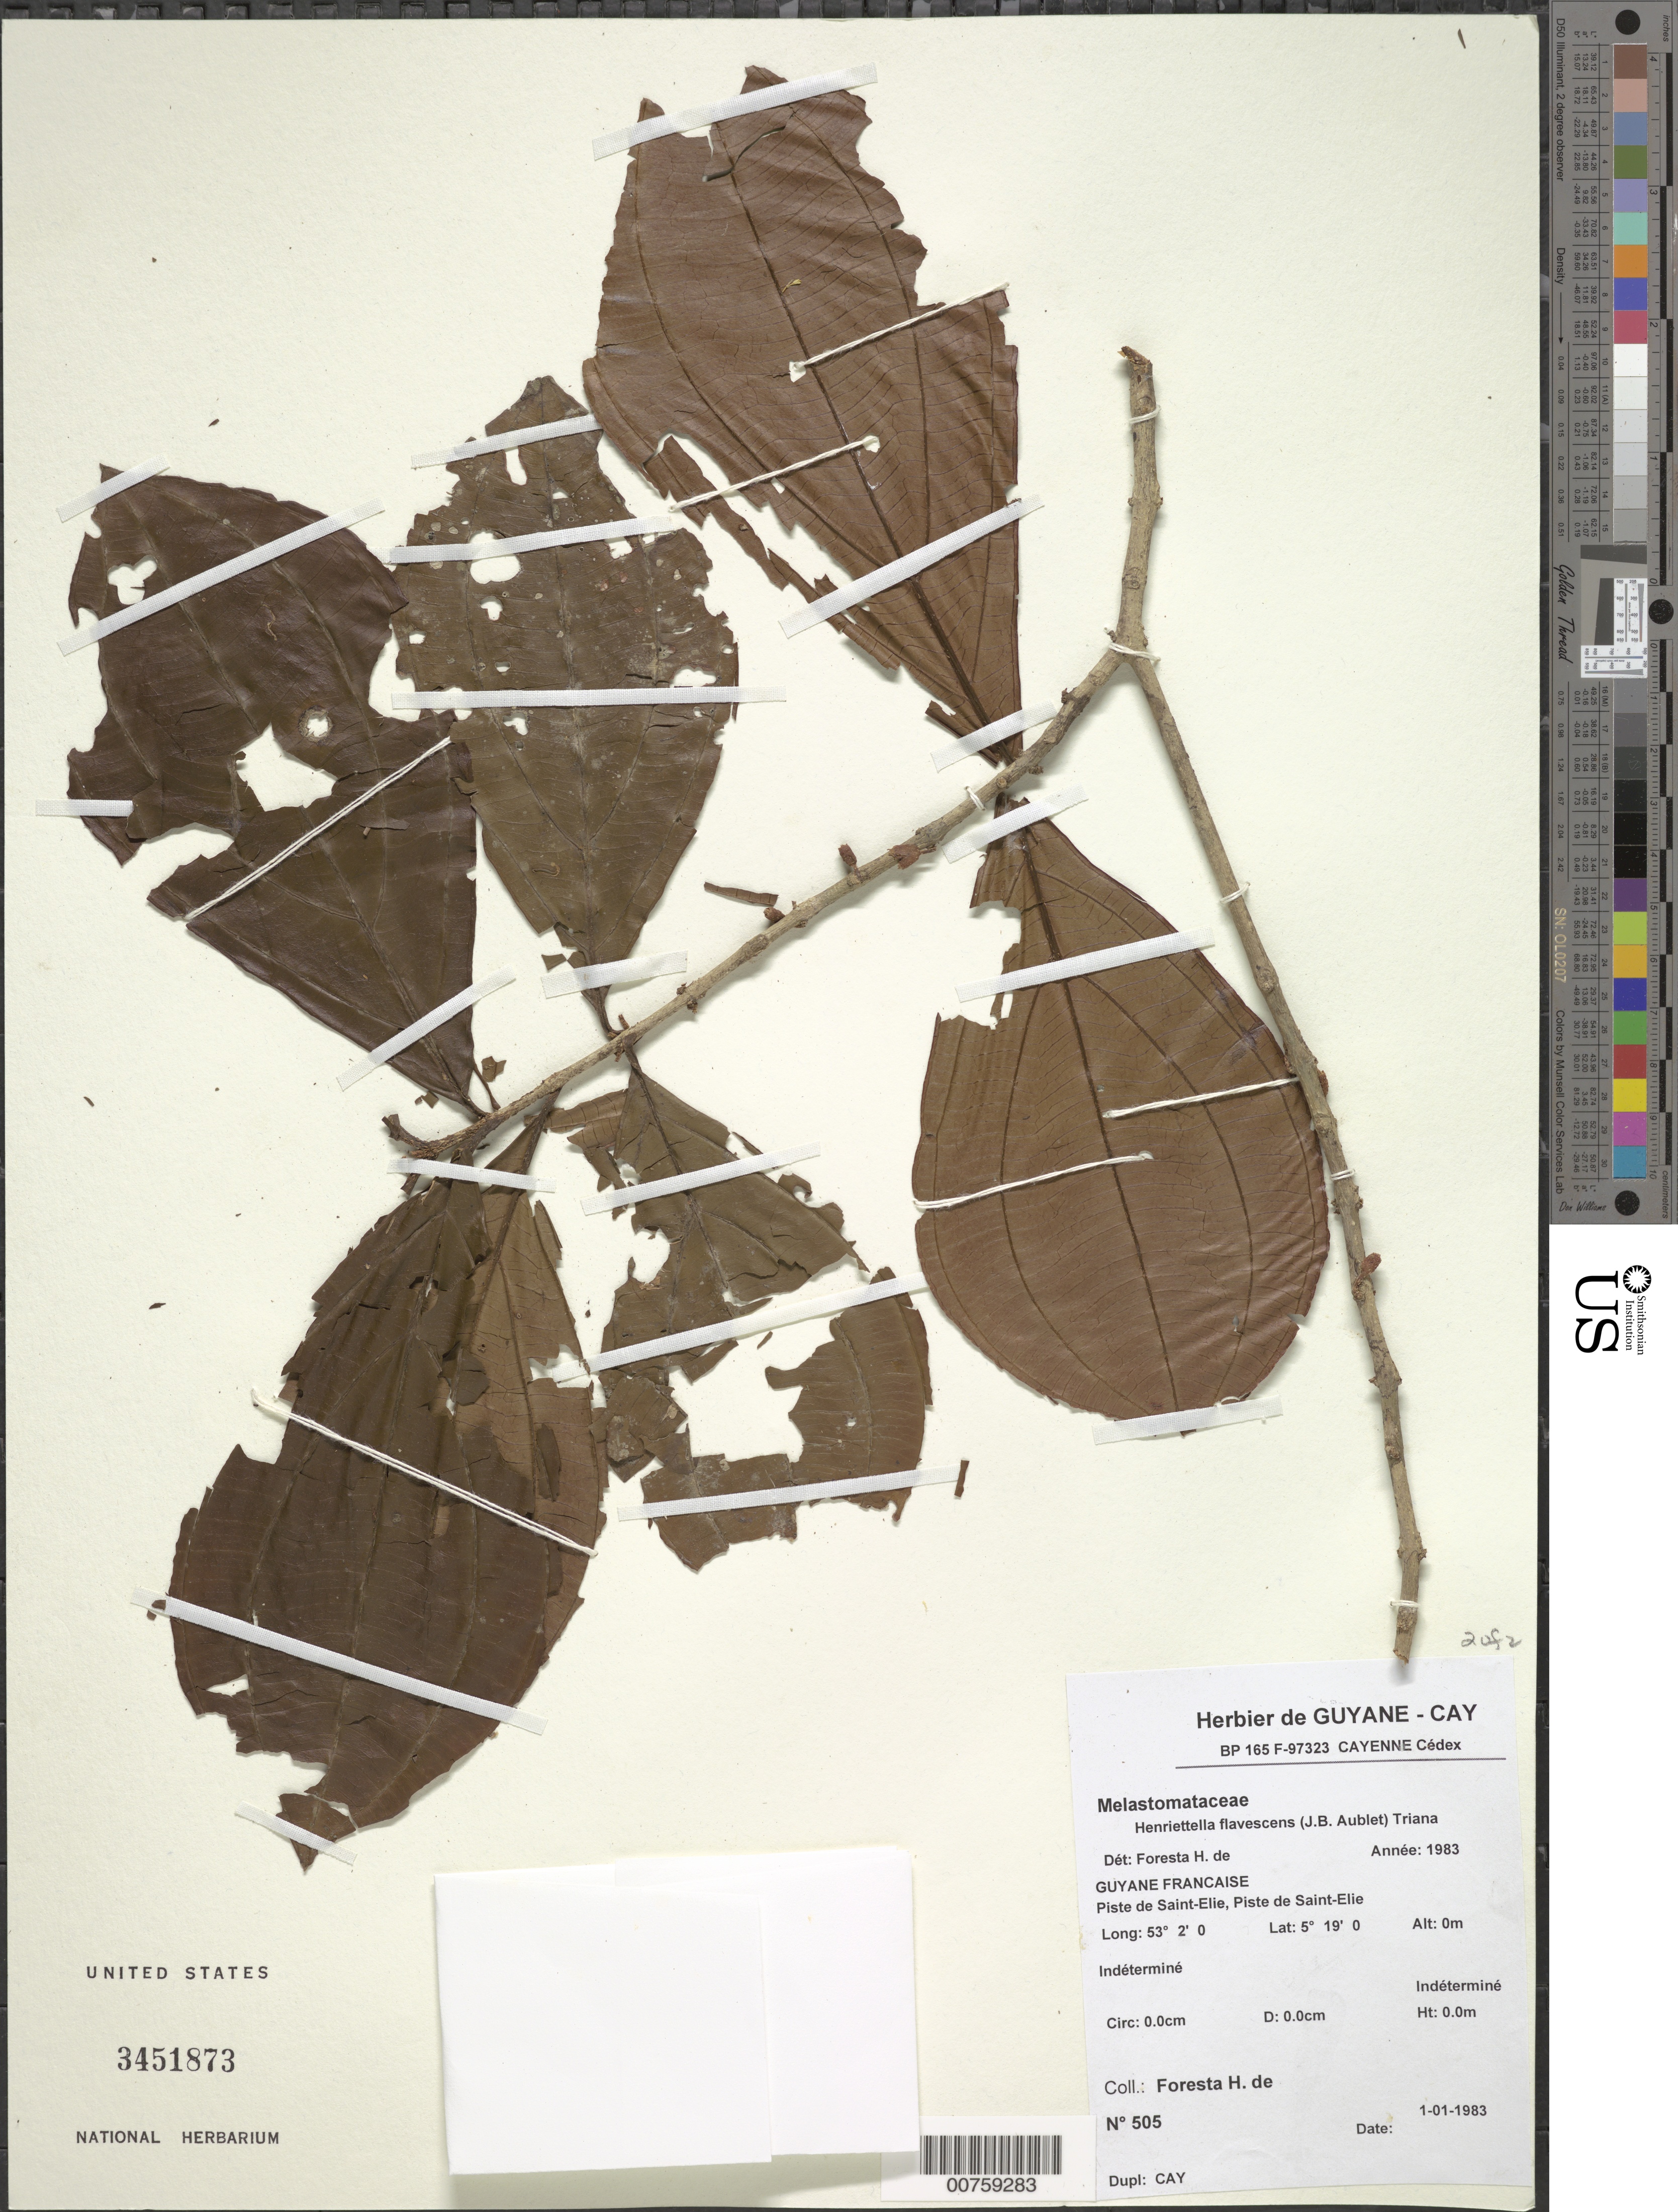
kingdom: Plantae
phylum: Tracheophyta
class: Magnoliopsida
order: Myrtales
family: Melastomataceae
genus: Henriettea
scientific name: Henriettea flavescens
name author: (Aubl.) Baill.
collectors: H. de Foresta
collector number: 505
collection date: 1983-01-01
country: French Guiana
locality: Guyane Francaise. Piste de Saint-Elie, Piste de Saint-Elie.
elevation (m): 0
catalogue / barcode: US 3451873